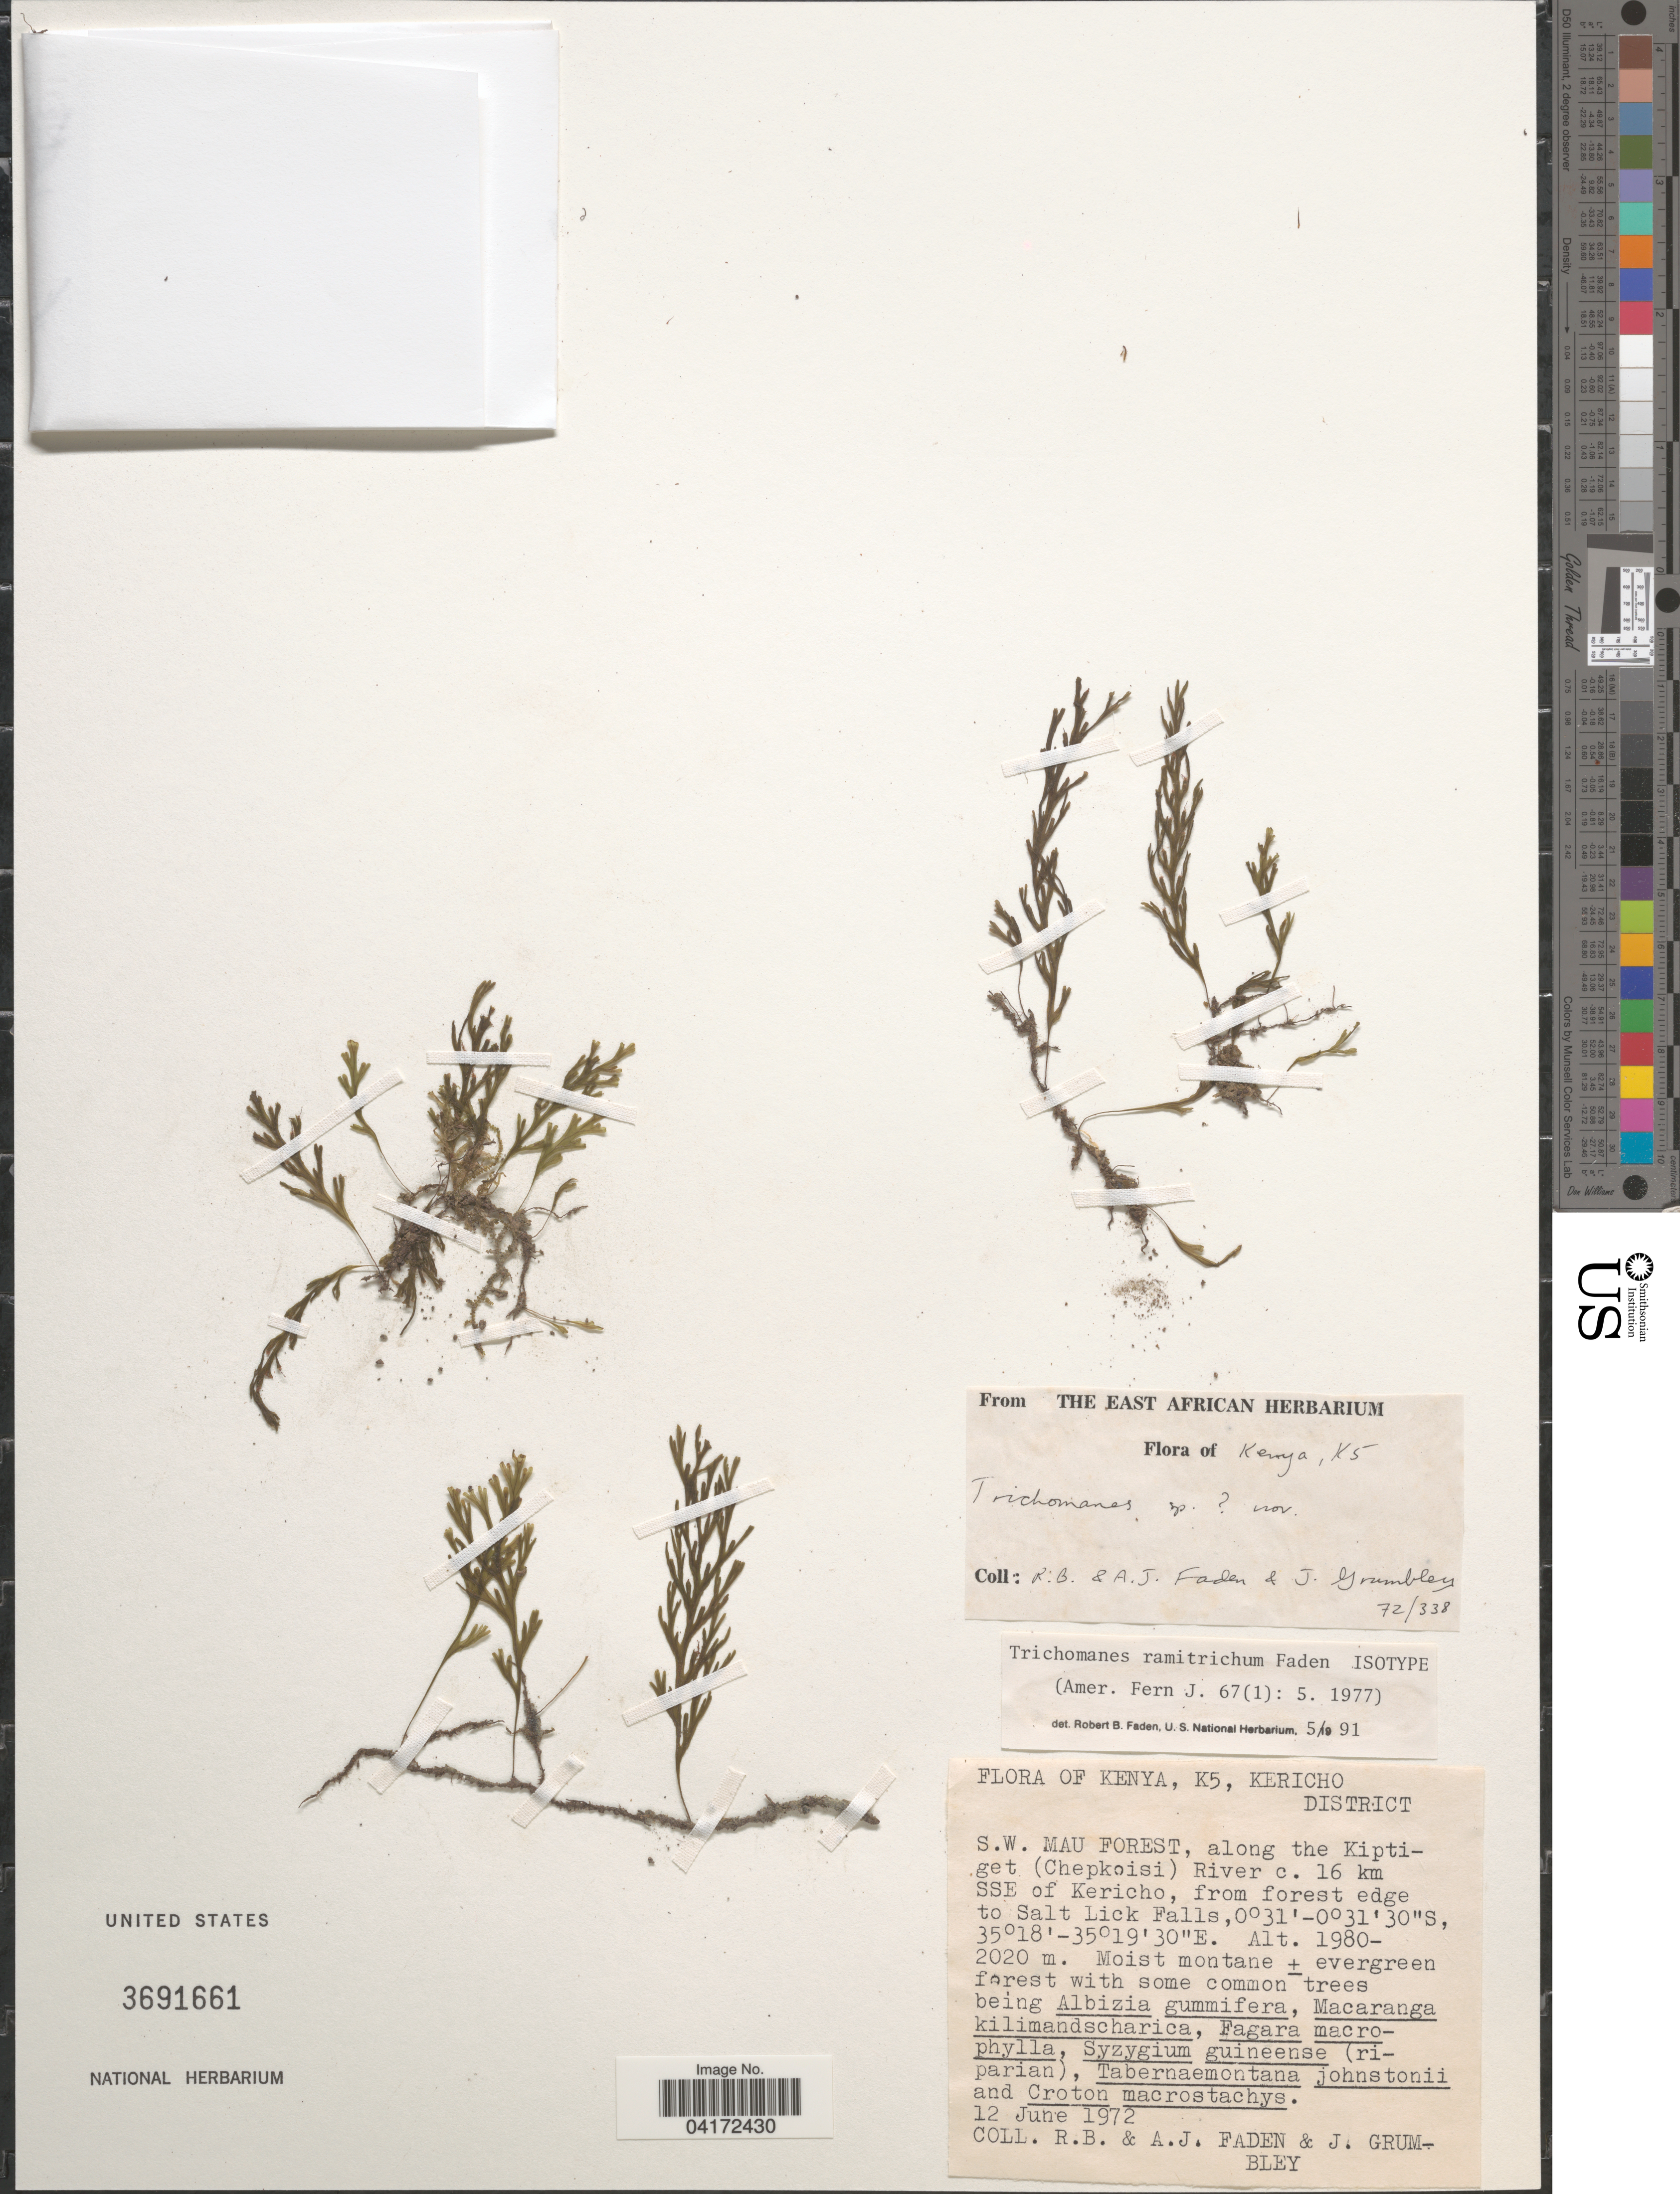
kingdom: Plantae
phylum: Tracheophyta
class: Polypodiopsida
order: Hymenophyllales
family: Hymenophyllaceae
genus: Trichomanes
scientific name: Trichomanes sp.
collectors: R. B. Faden, A. J. Faden & J. Grumbley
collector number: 72/338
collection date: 1972-06-12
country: Kenya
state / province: Kericho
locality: K5, Kericho District. S.W. Mau Forest, along the Kiptiget (Chepkoisi) River c. 16 km SSE of Kericho, from forest edge to Salt Lick Falls.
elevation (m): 1980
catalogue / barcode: US 3691661